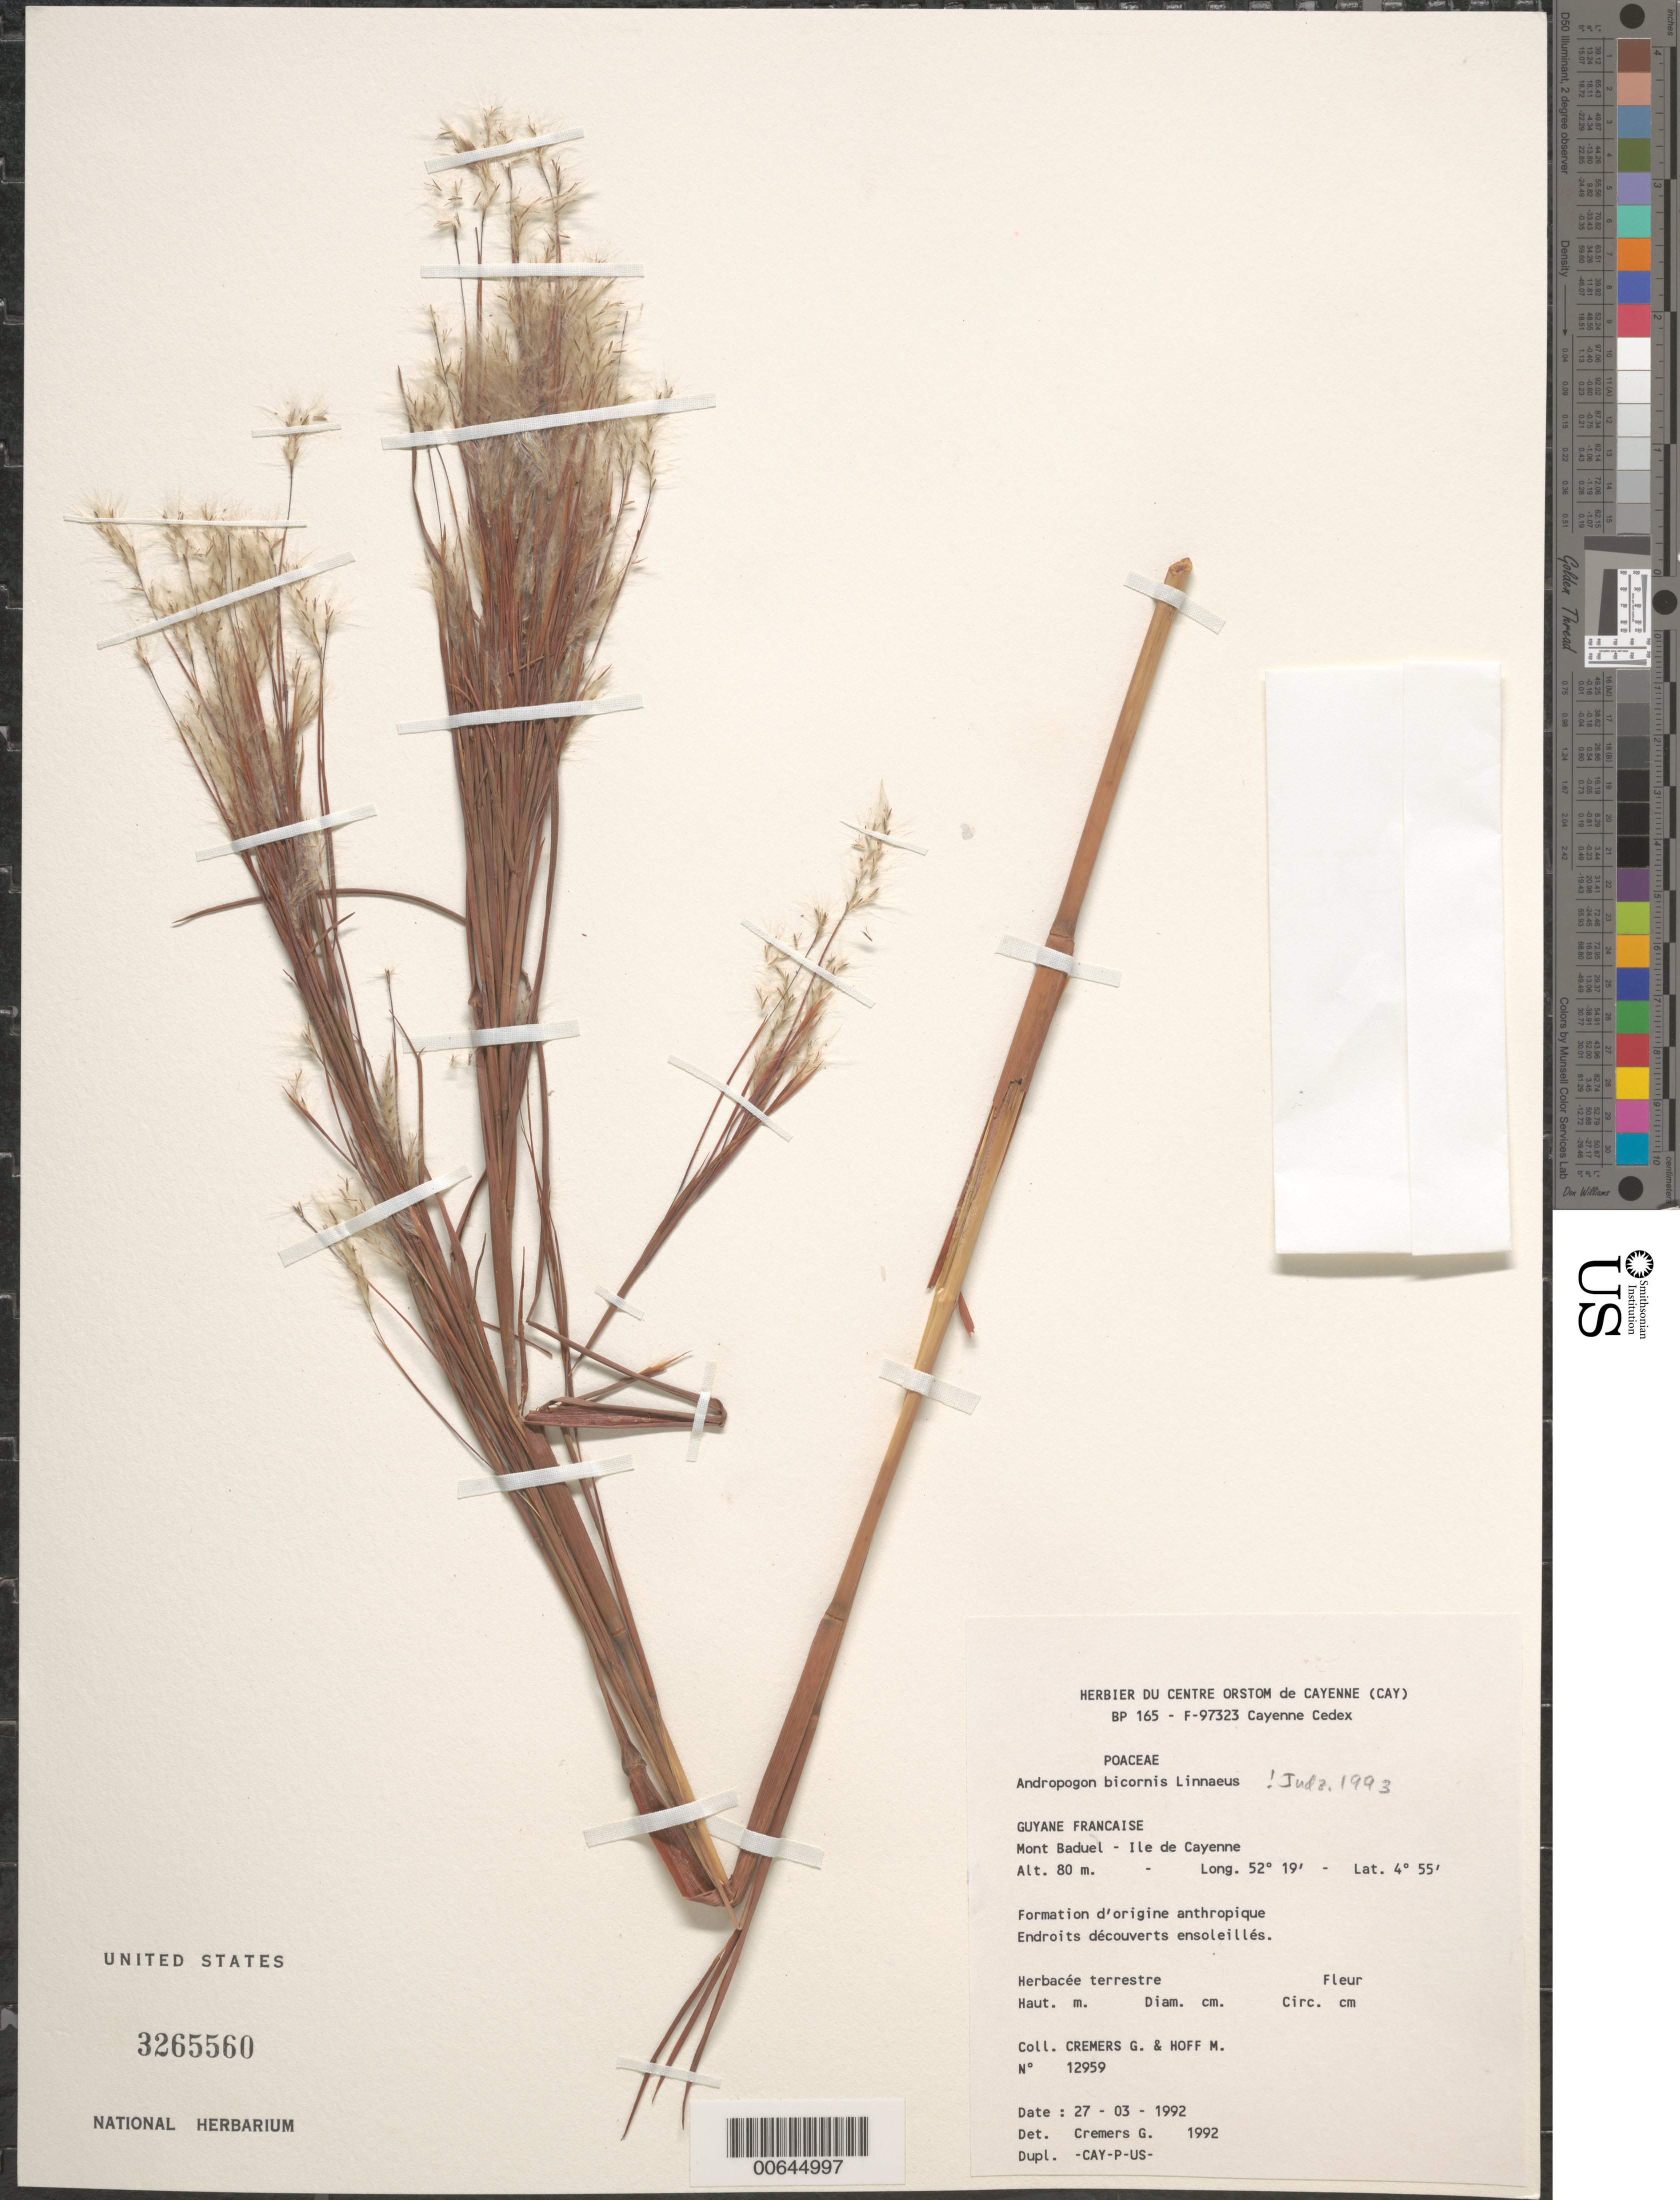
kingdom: Plantae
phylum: Tracheophyta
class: Liliopsida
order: Poales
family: Poaceae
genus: Andropogon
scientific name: Andropogon bicornis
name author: L.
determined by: Judziewicz, E. J.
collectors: G. Cremers & M. Hoff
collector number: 12959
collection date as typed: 27-Mar-92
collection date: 1992-03-27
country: French Guiana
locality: Mont Baduel, Ile de Cayenne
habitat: Formation d'origine anthropique Endroits découverts ensoleillés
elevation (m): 80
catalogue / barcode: US 3265560